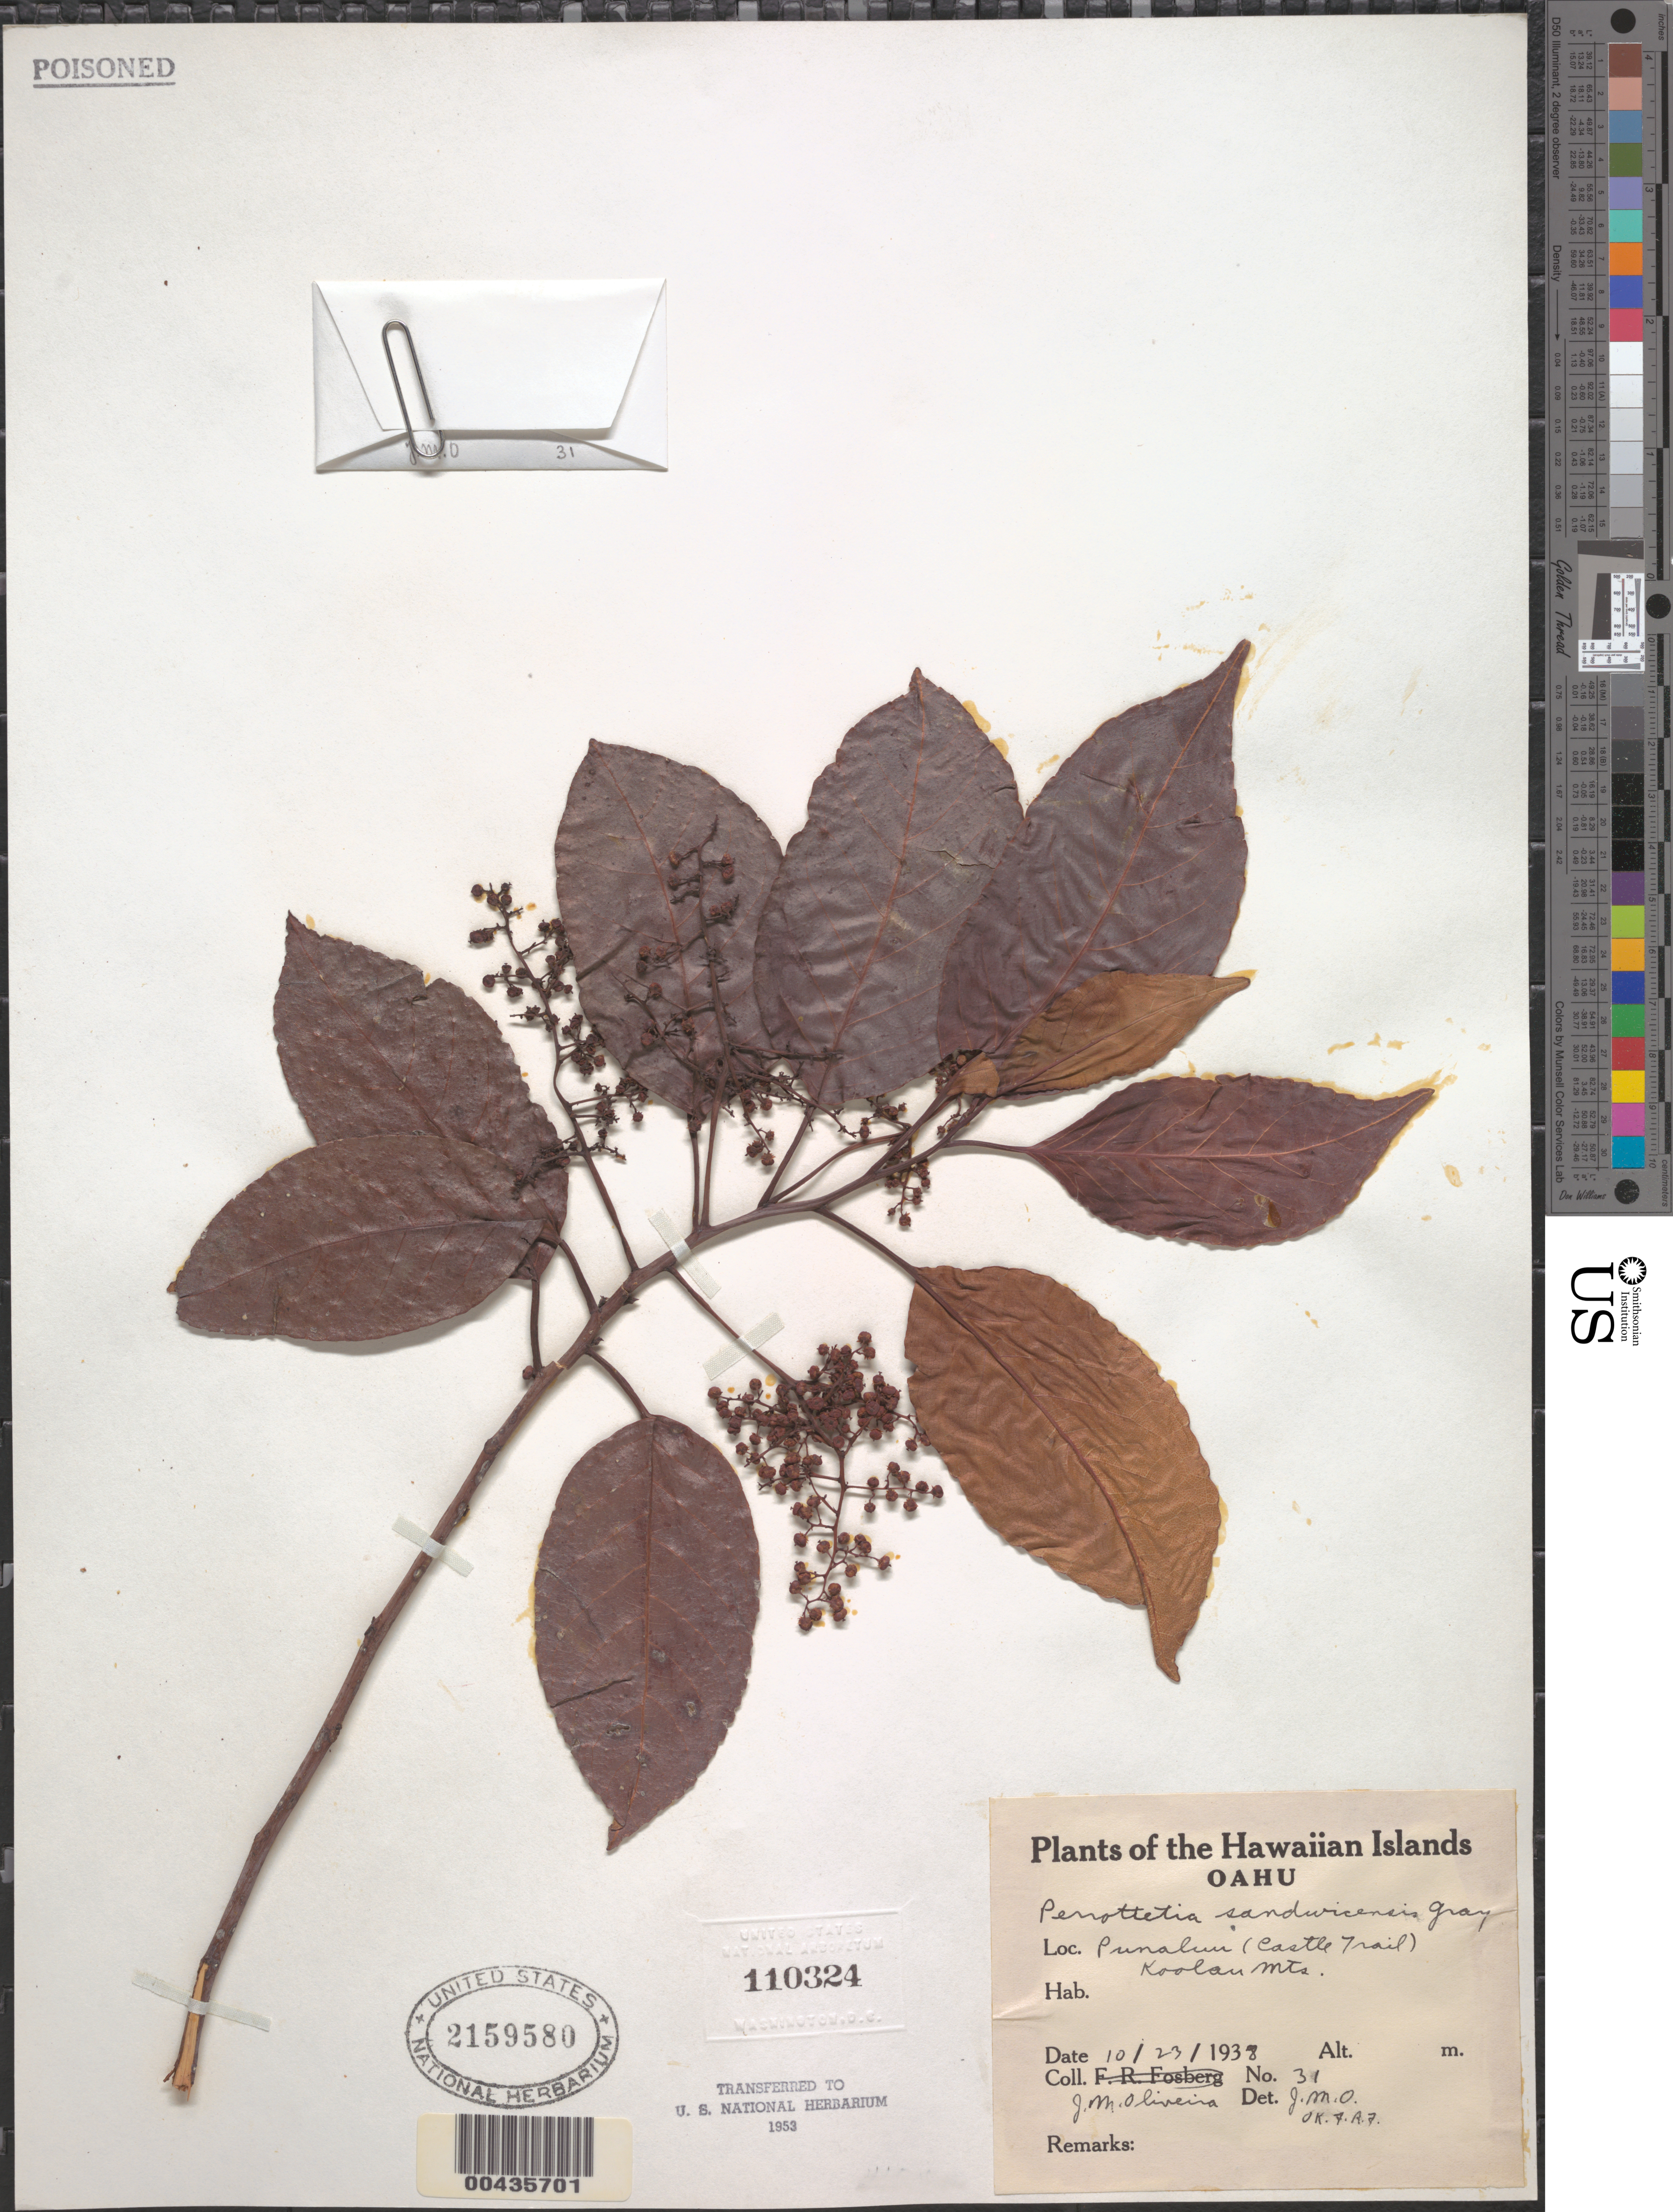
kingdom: Plantae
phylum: Tracheophyta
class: Magnoliopsida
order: Huerteales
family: Dipentodontaceae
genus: Perrottetia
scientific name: Perrottetia sandwicensis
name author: A. Gray in Wilkes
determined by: Oliveira, J. M.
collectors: J. Oliveira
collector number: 31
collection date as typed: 23 Oct 1938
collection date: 1938-10-23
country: United States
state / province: Hawaii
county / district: Honolulu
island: Oahu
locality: Punaluu (Castle Trail), Koolau Mts.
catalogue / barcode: US 2159580